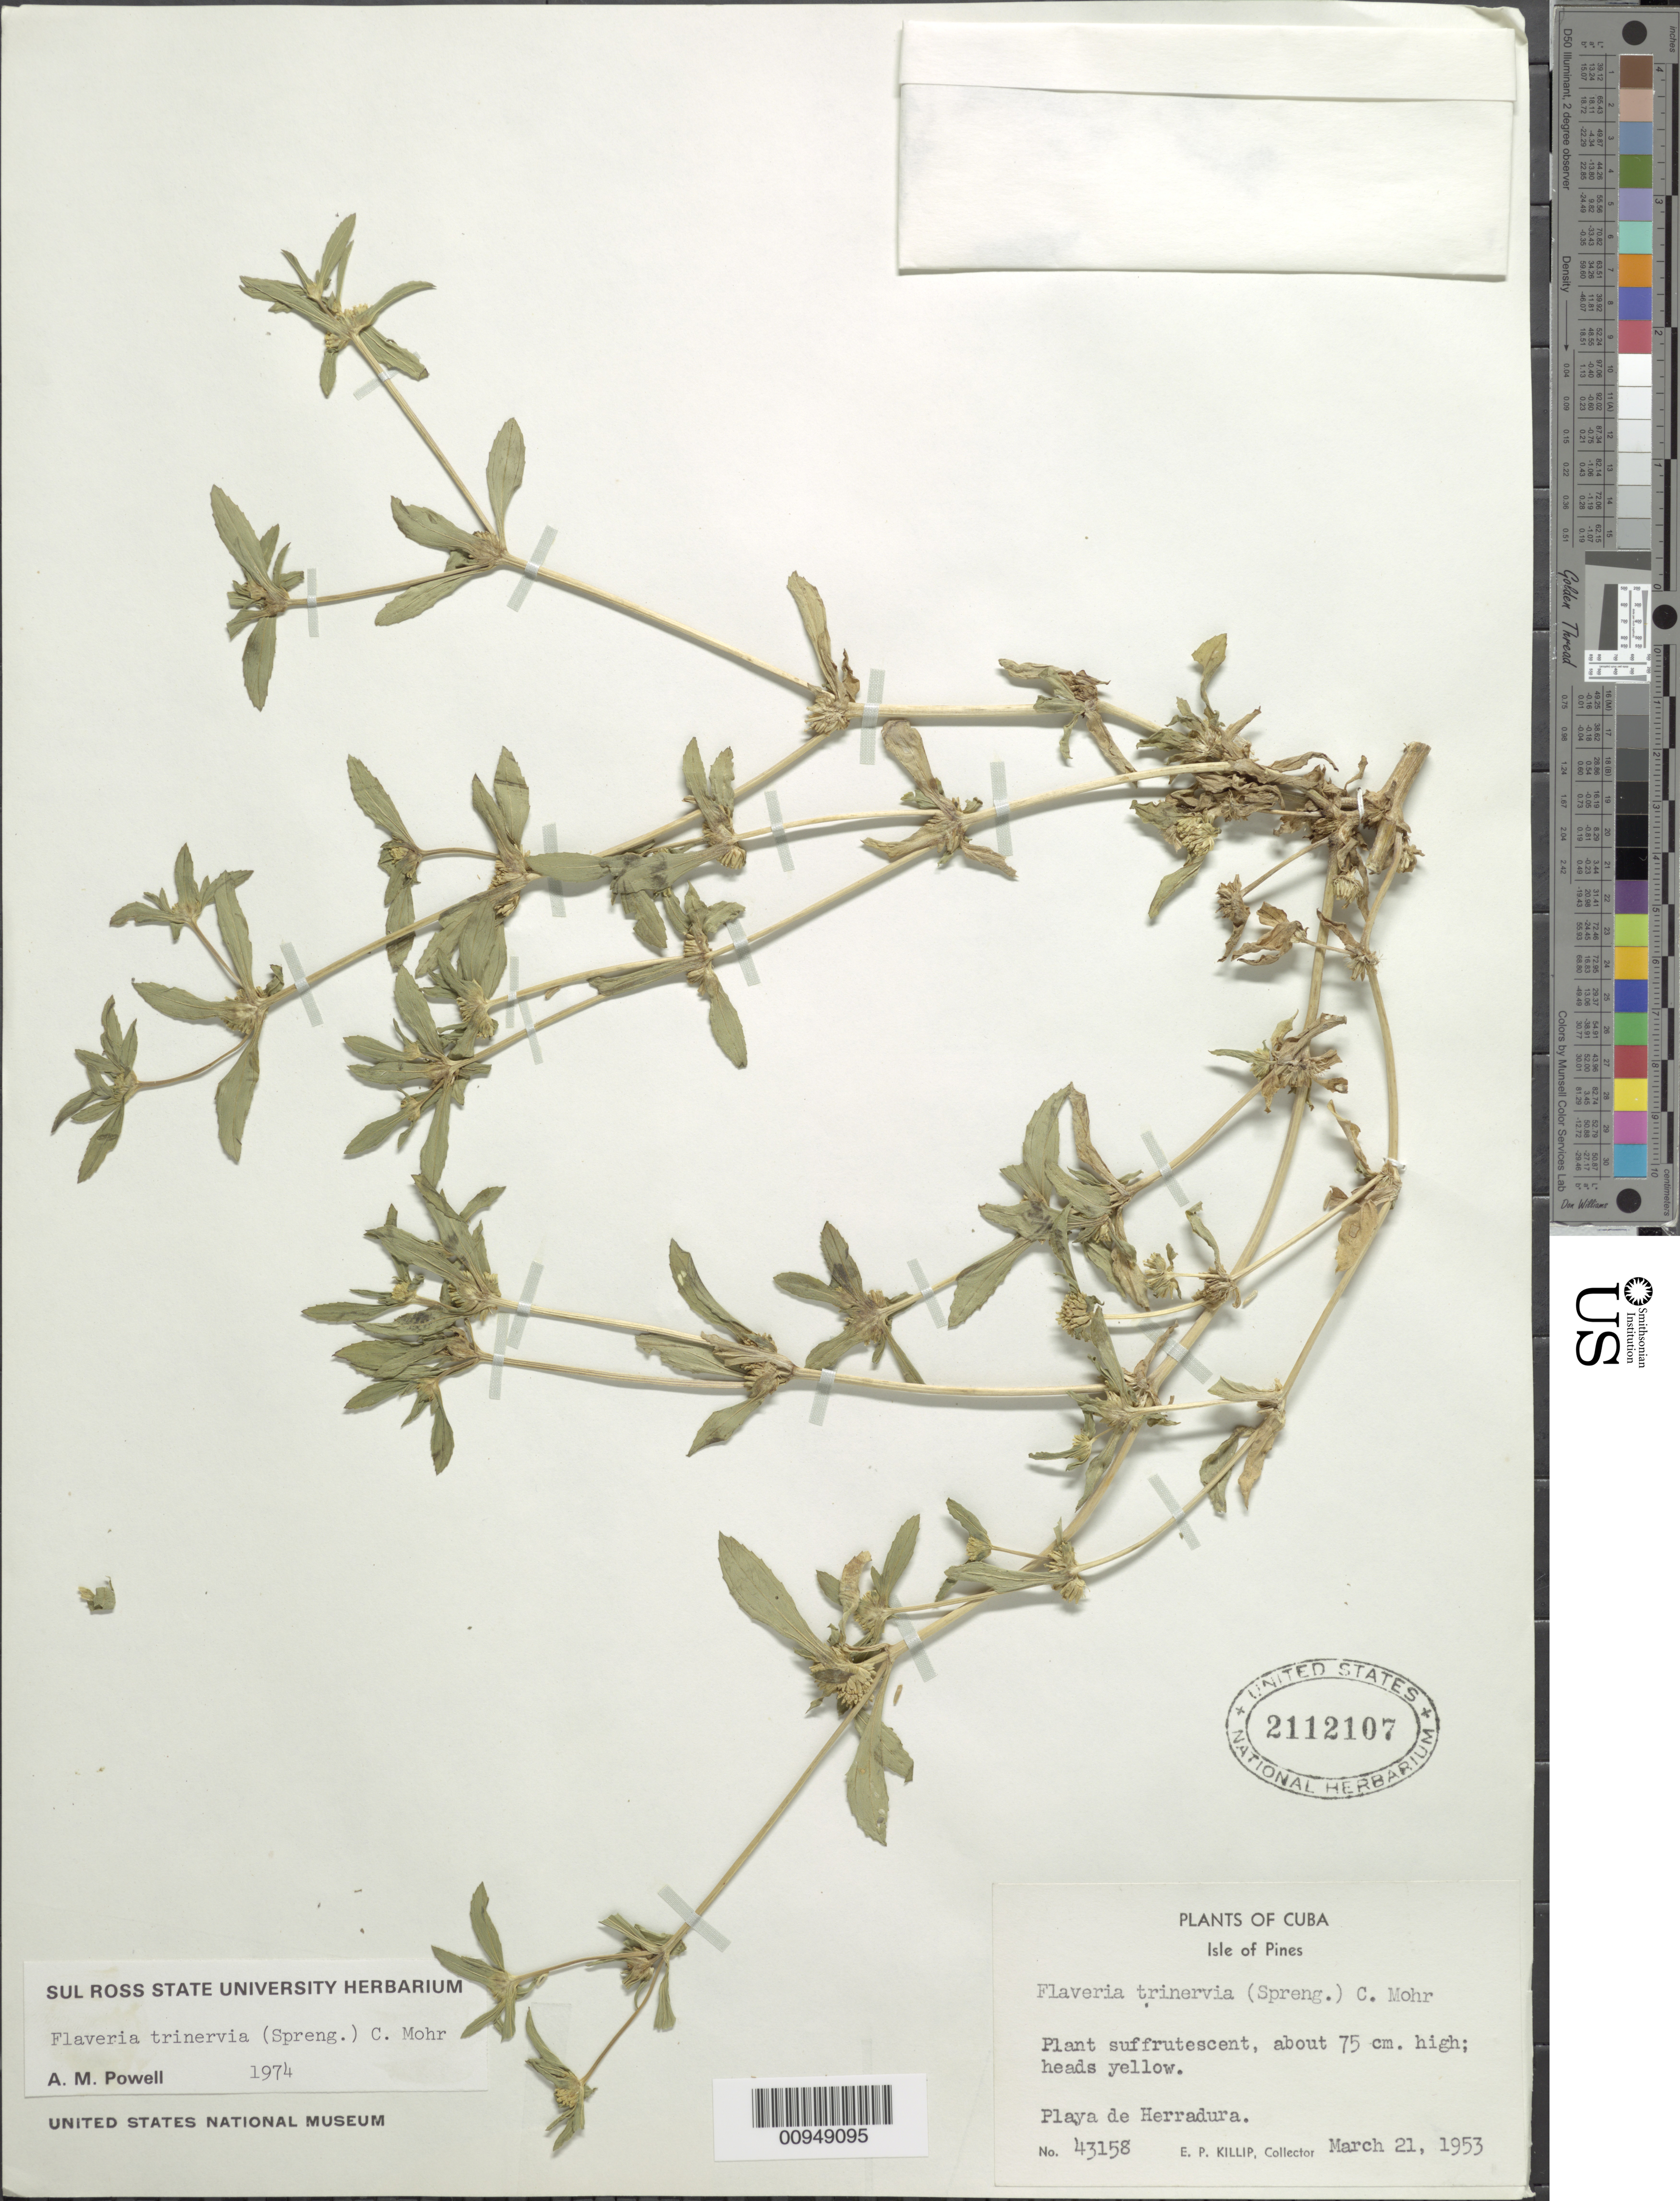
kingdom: Plantae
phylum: Tracheophyta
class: Magnoliopsida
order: Asterales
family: Asteraceae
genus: Flaveria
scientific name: Flaveria trinervia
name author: (Spreng.) C. Mohr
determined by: Powell, A. M.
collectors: E. P. Killip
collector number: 43158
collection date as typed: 21 Mar 1953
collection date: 1953-03-21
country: Cuba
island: Isla de la Juventud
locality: Playa de Herradura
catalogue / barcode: US 2112107